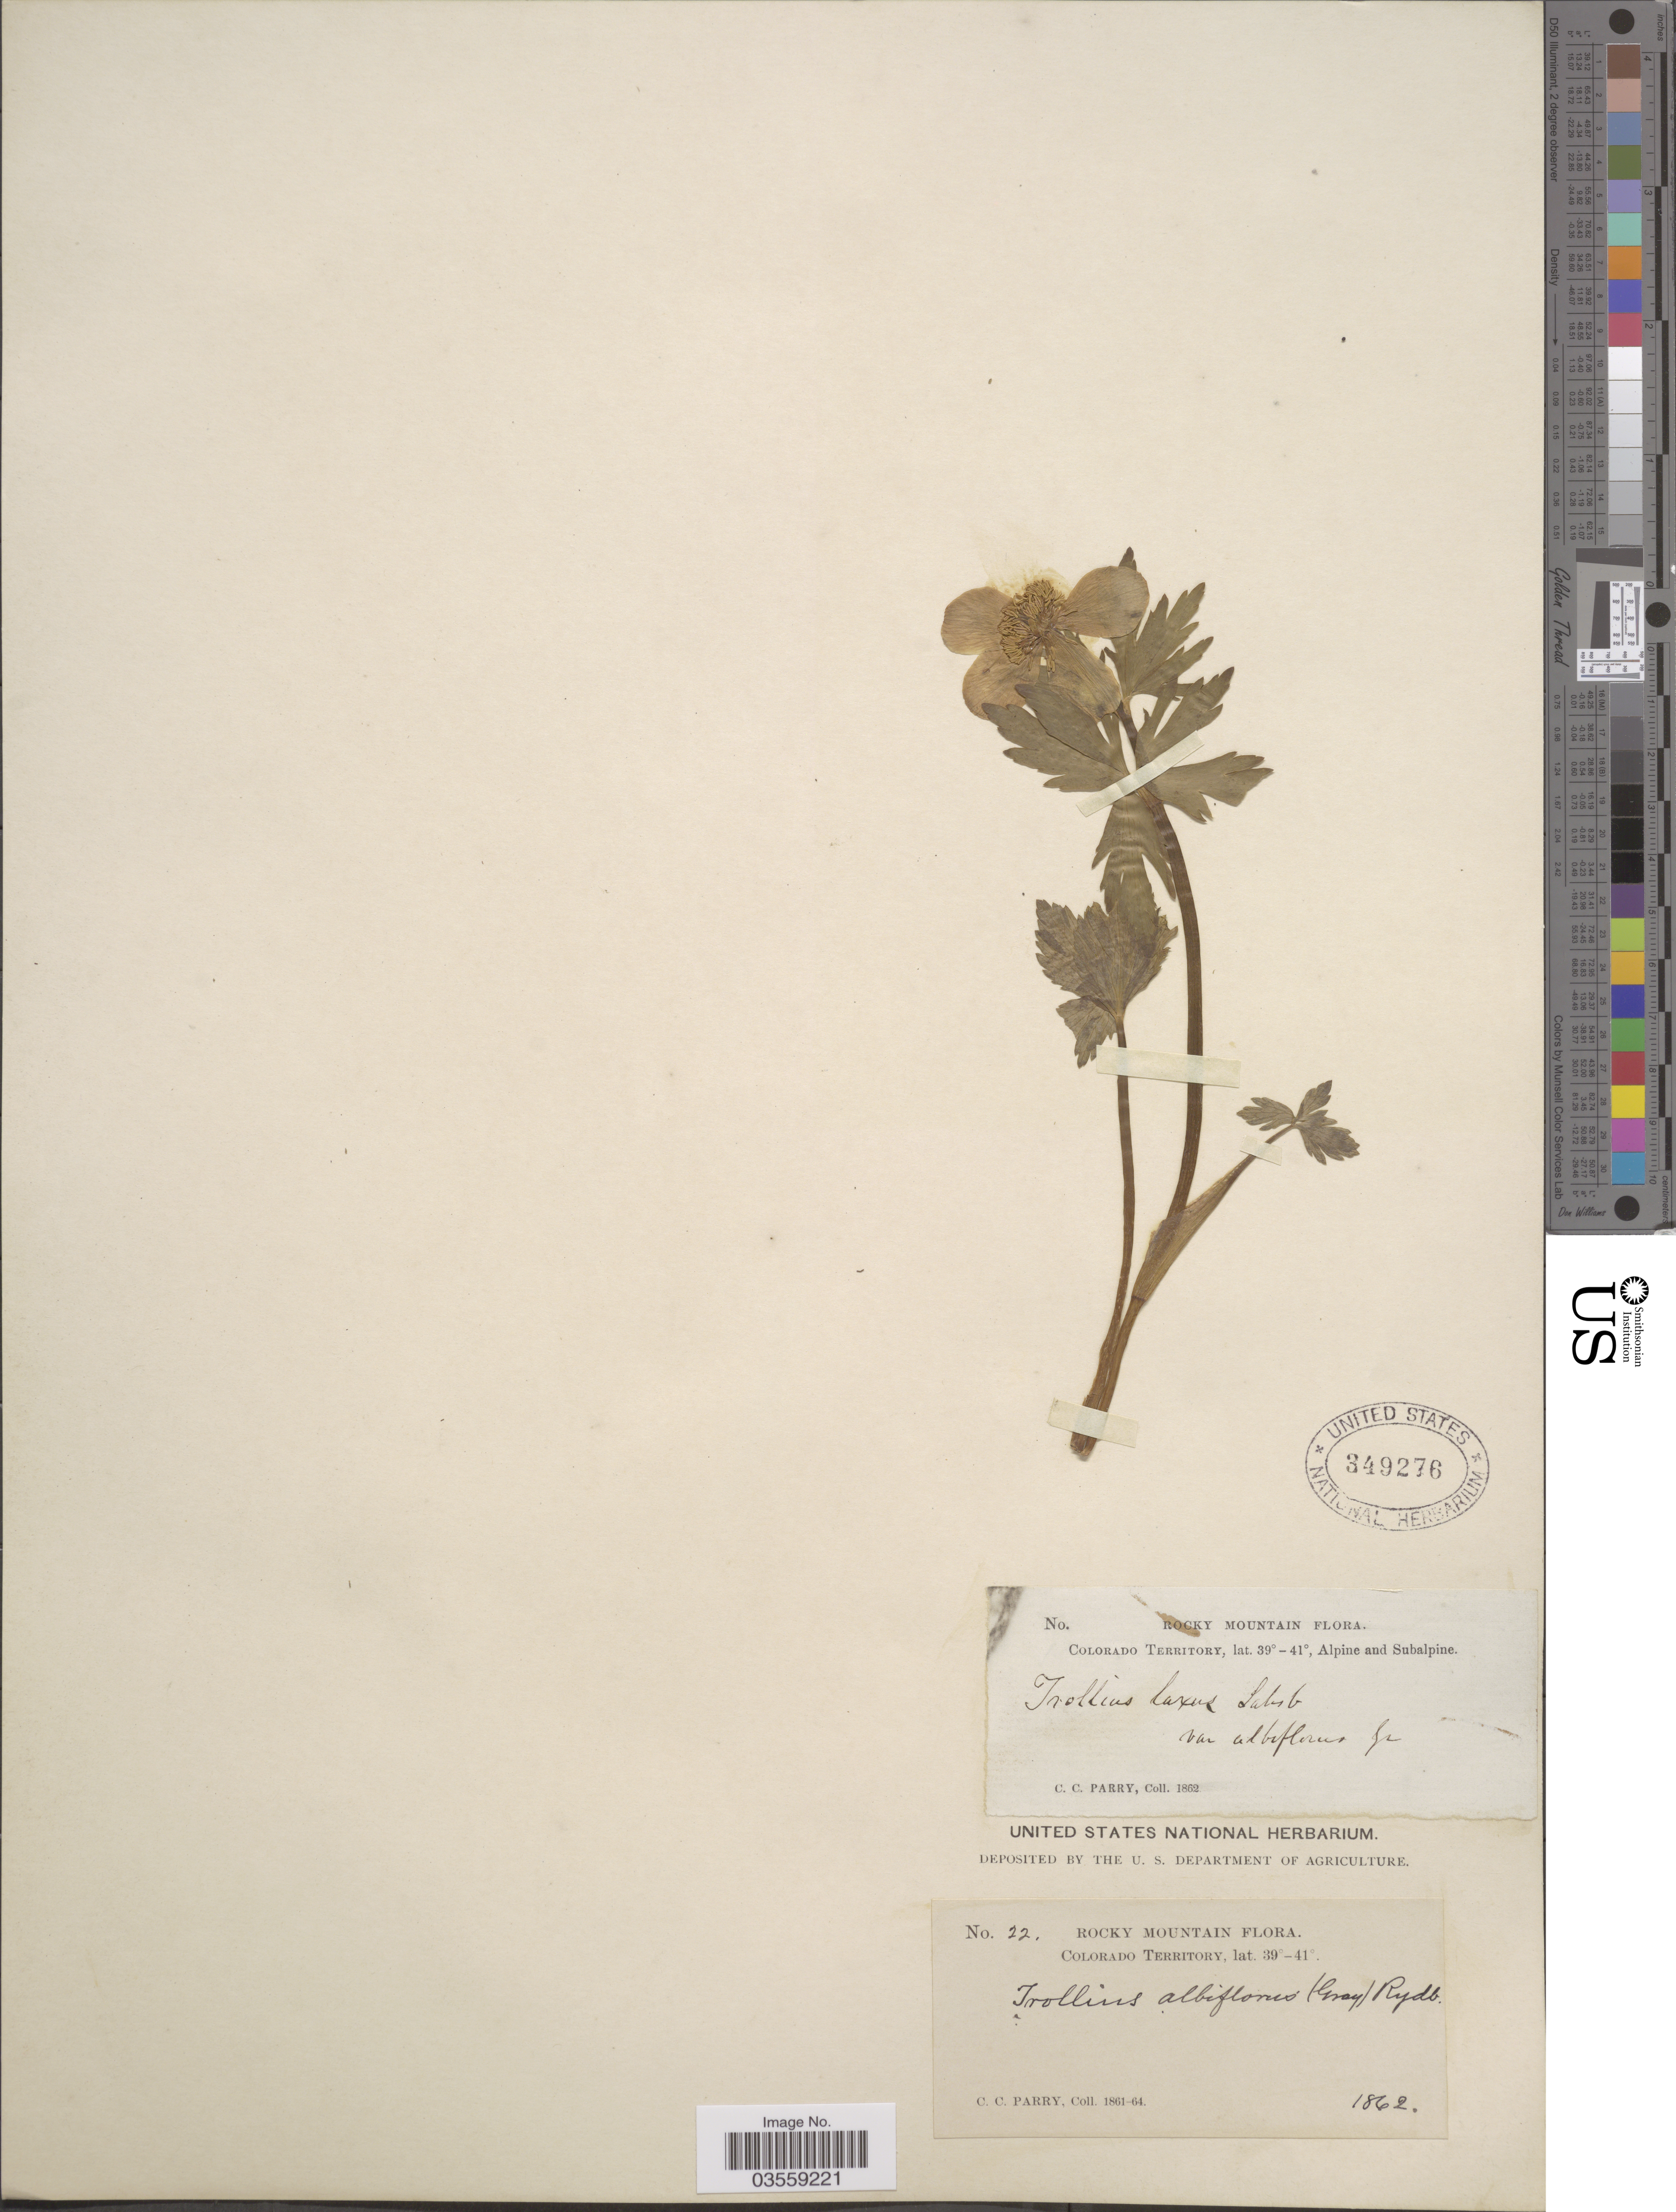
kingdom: Plantae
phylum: Tracheophyta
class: Magnoliopsida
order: Ranunculales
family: Ranunculaceae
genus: Trollius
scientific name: Trollius laxus var. albiflorus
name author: A. Gray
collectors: C. C. Parry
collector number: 22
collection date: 1862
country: United States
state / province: Colorado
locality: Rocky Mountain.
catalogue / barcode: US 349276